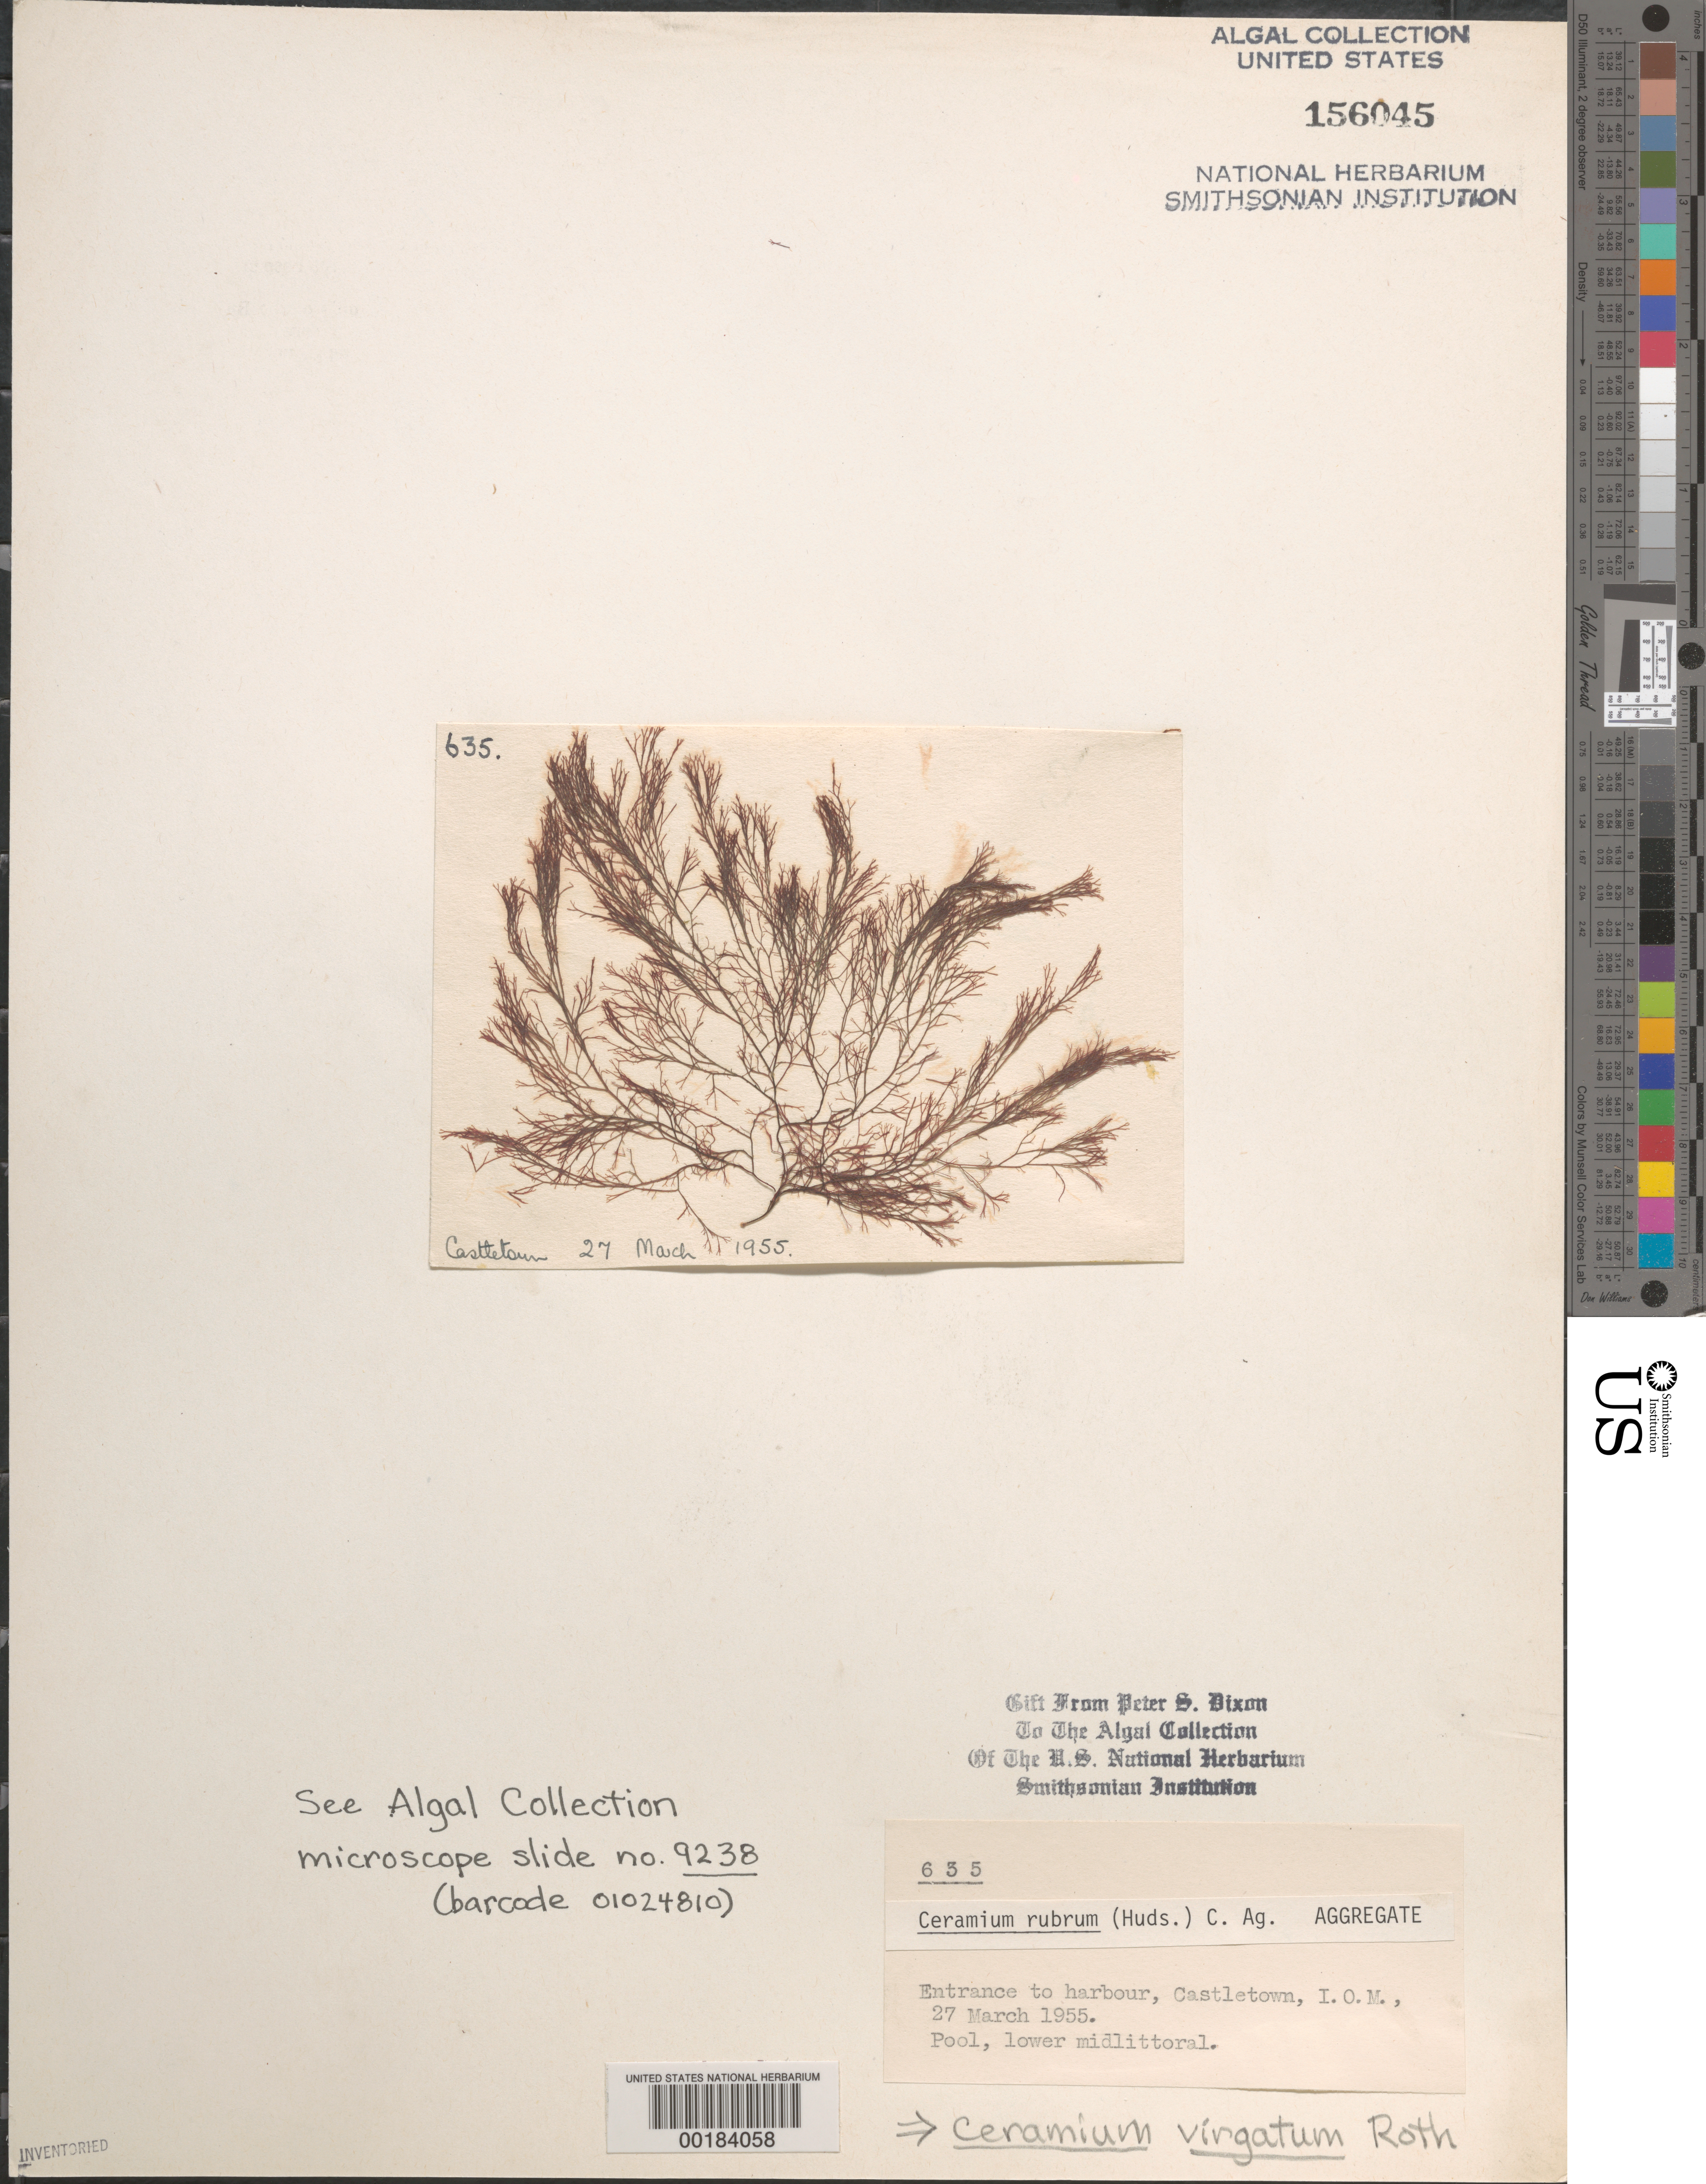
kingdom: Plantae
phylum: Rhodophyta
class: Florideophyceae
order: Ceramiales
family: Ceramiaceae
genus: Ceramium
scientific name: Ceramium virgatum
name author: Roth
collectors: P. S. Dixon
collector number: PSD 635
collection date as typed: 27 Mar 1955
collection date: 1955-03-27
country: United Kingdom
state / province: England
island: Isle of Man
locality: Castletown, entrance to harbor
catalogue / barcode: US 156045